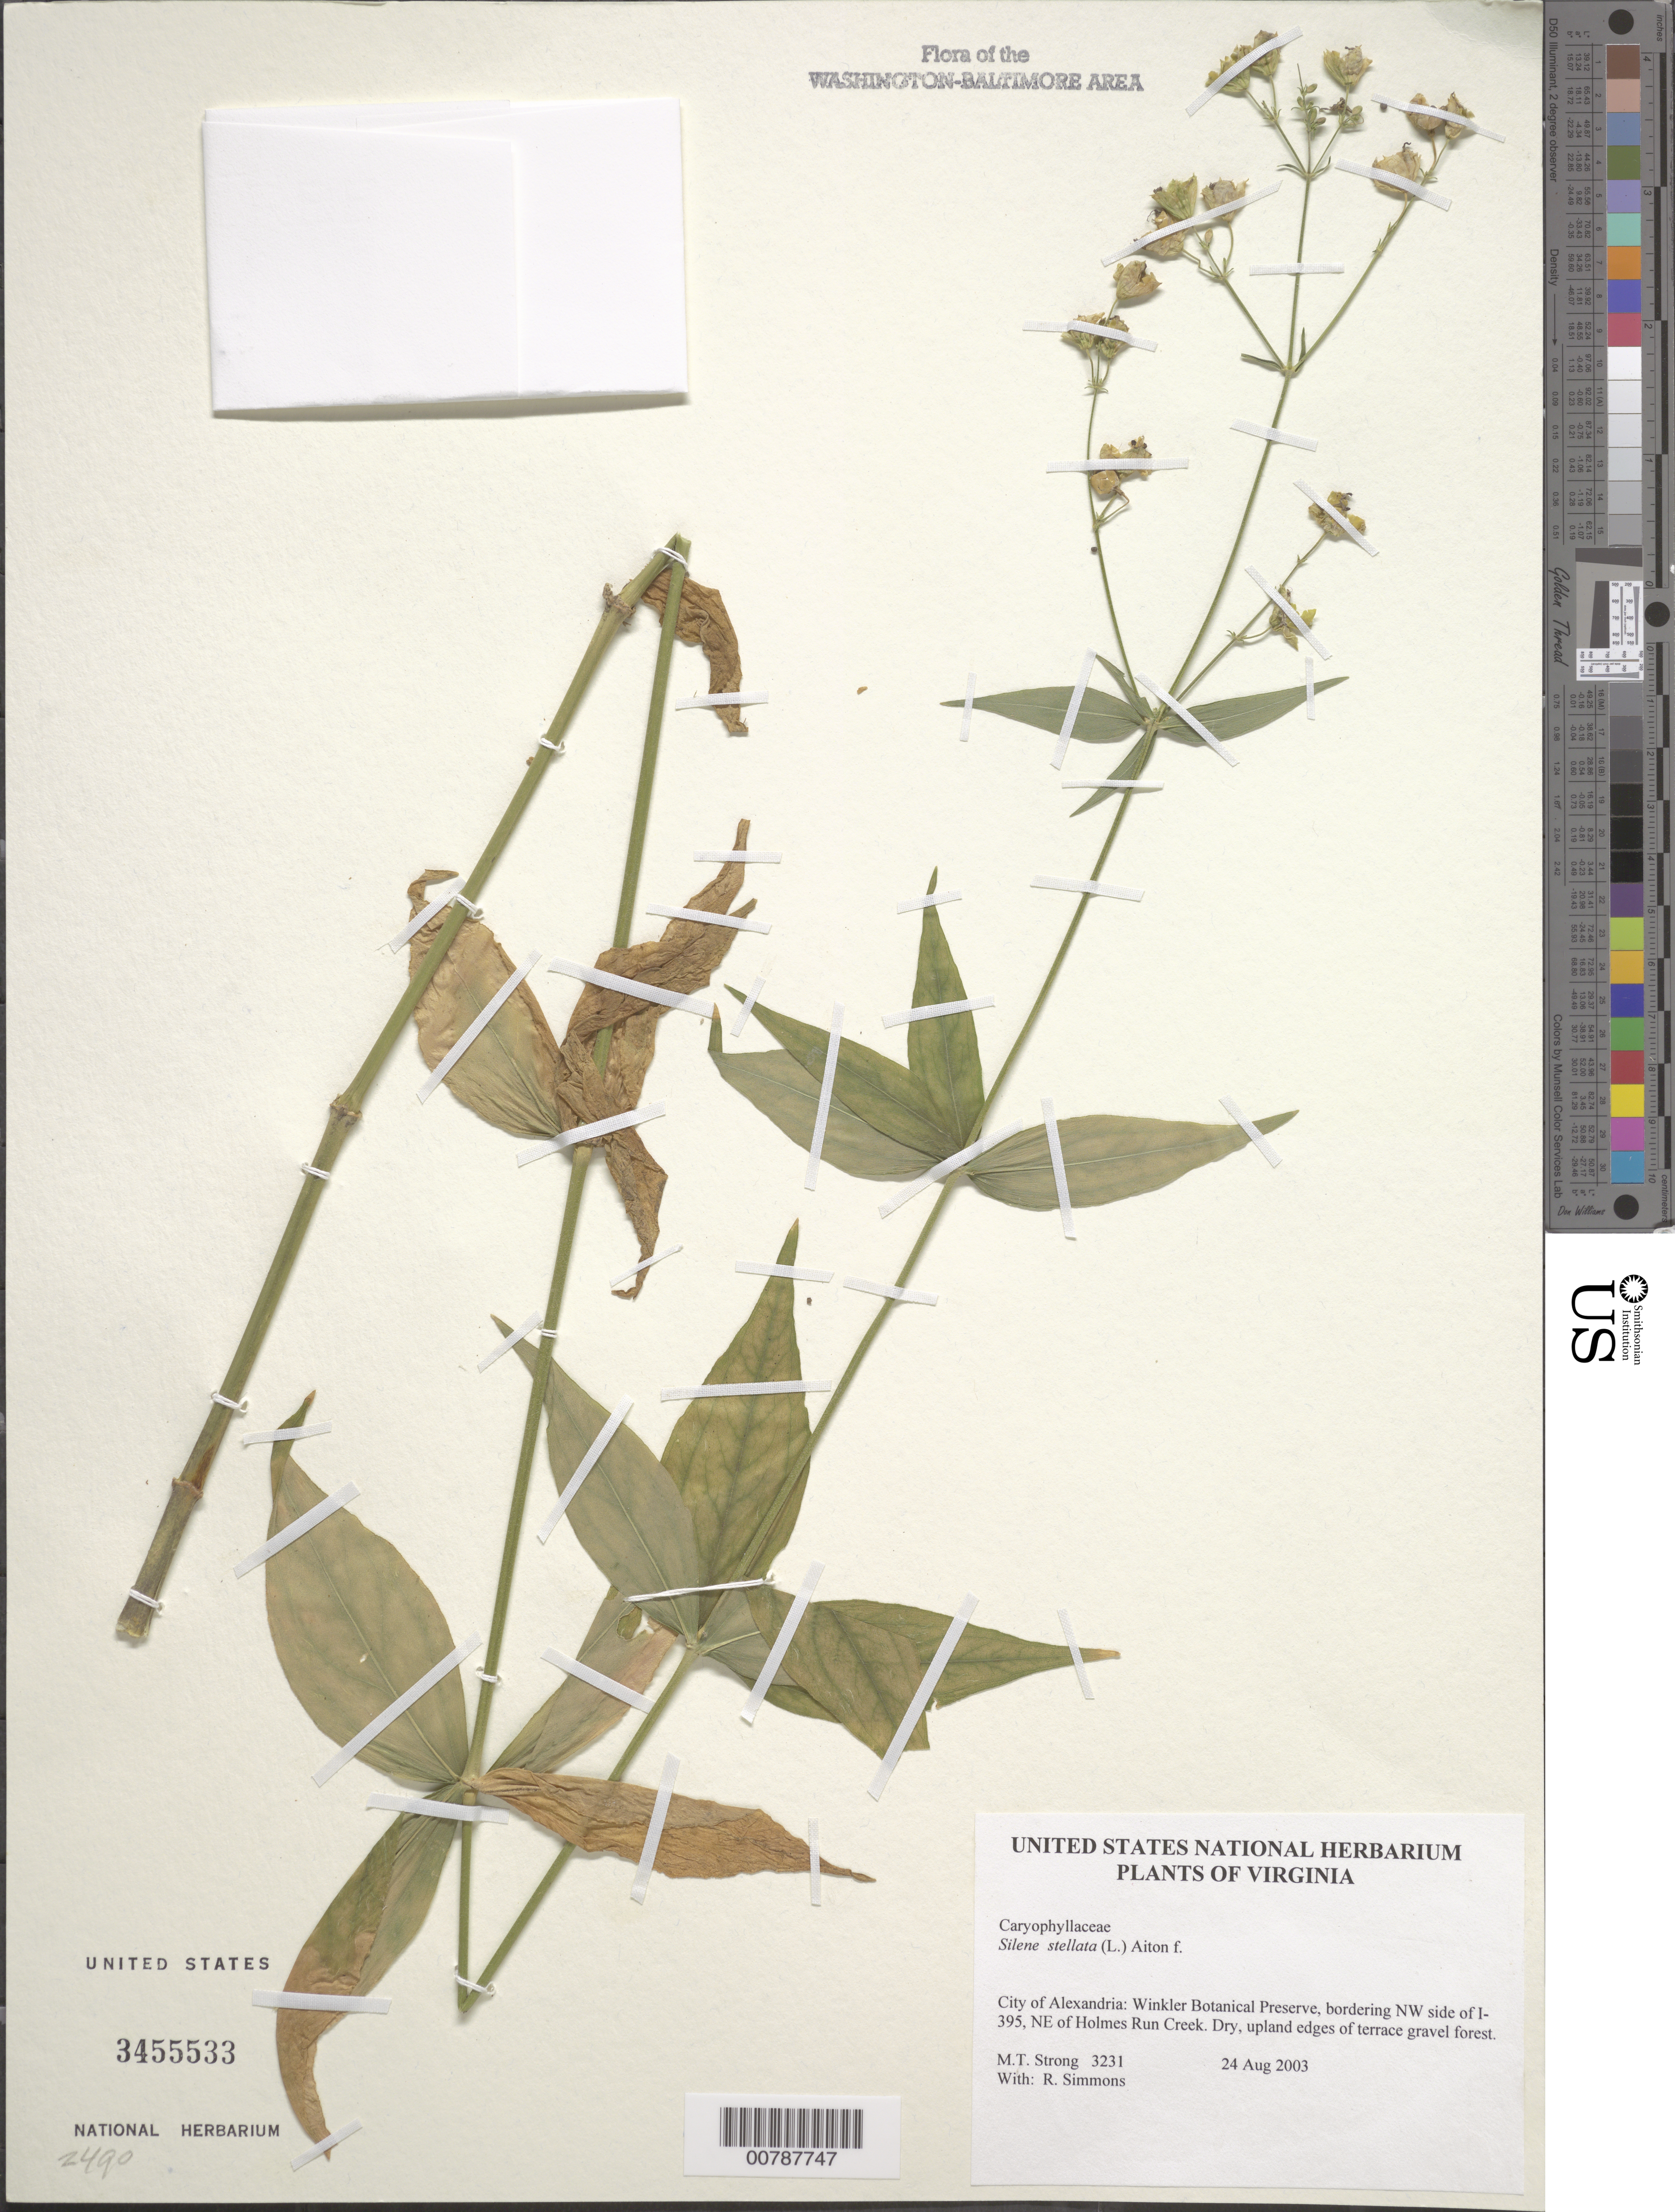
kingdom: Plantae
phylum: Tracheophyta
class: Magnoliopsida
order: Caryophyllales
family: Caryophyllaceae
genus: Silene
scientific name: Silene stellata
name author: (L.) Coyte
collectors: M. T. Strong & R. Simmons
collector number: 3231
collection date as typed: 24 Aug 2003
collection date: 2003-08-24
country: United States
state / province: Virginia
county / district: City of Alexandria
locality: Winkler Botanical Preserve, bordering NW side of I-395, NE of Holmes Run Creek.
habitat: Dry, upland edges of terrace gravel forest.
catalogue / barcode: US 3455533